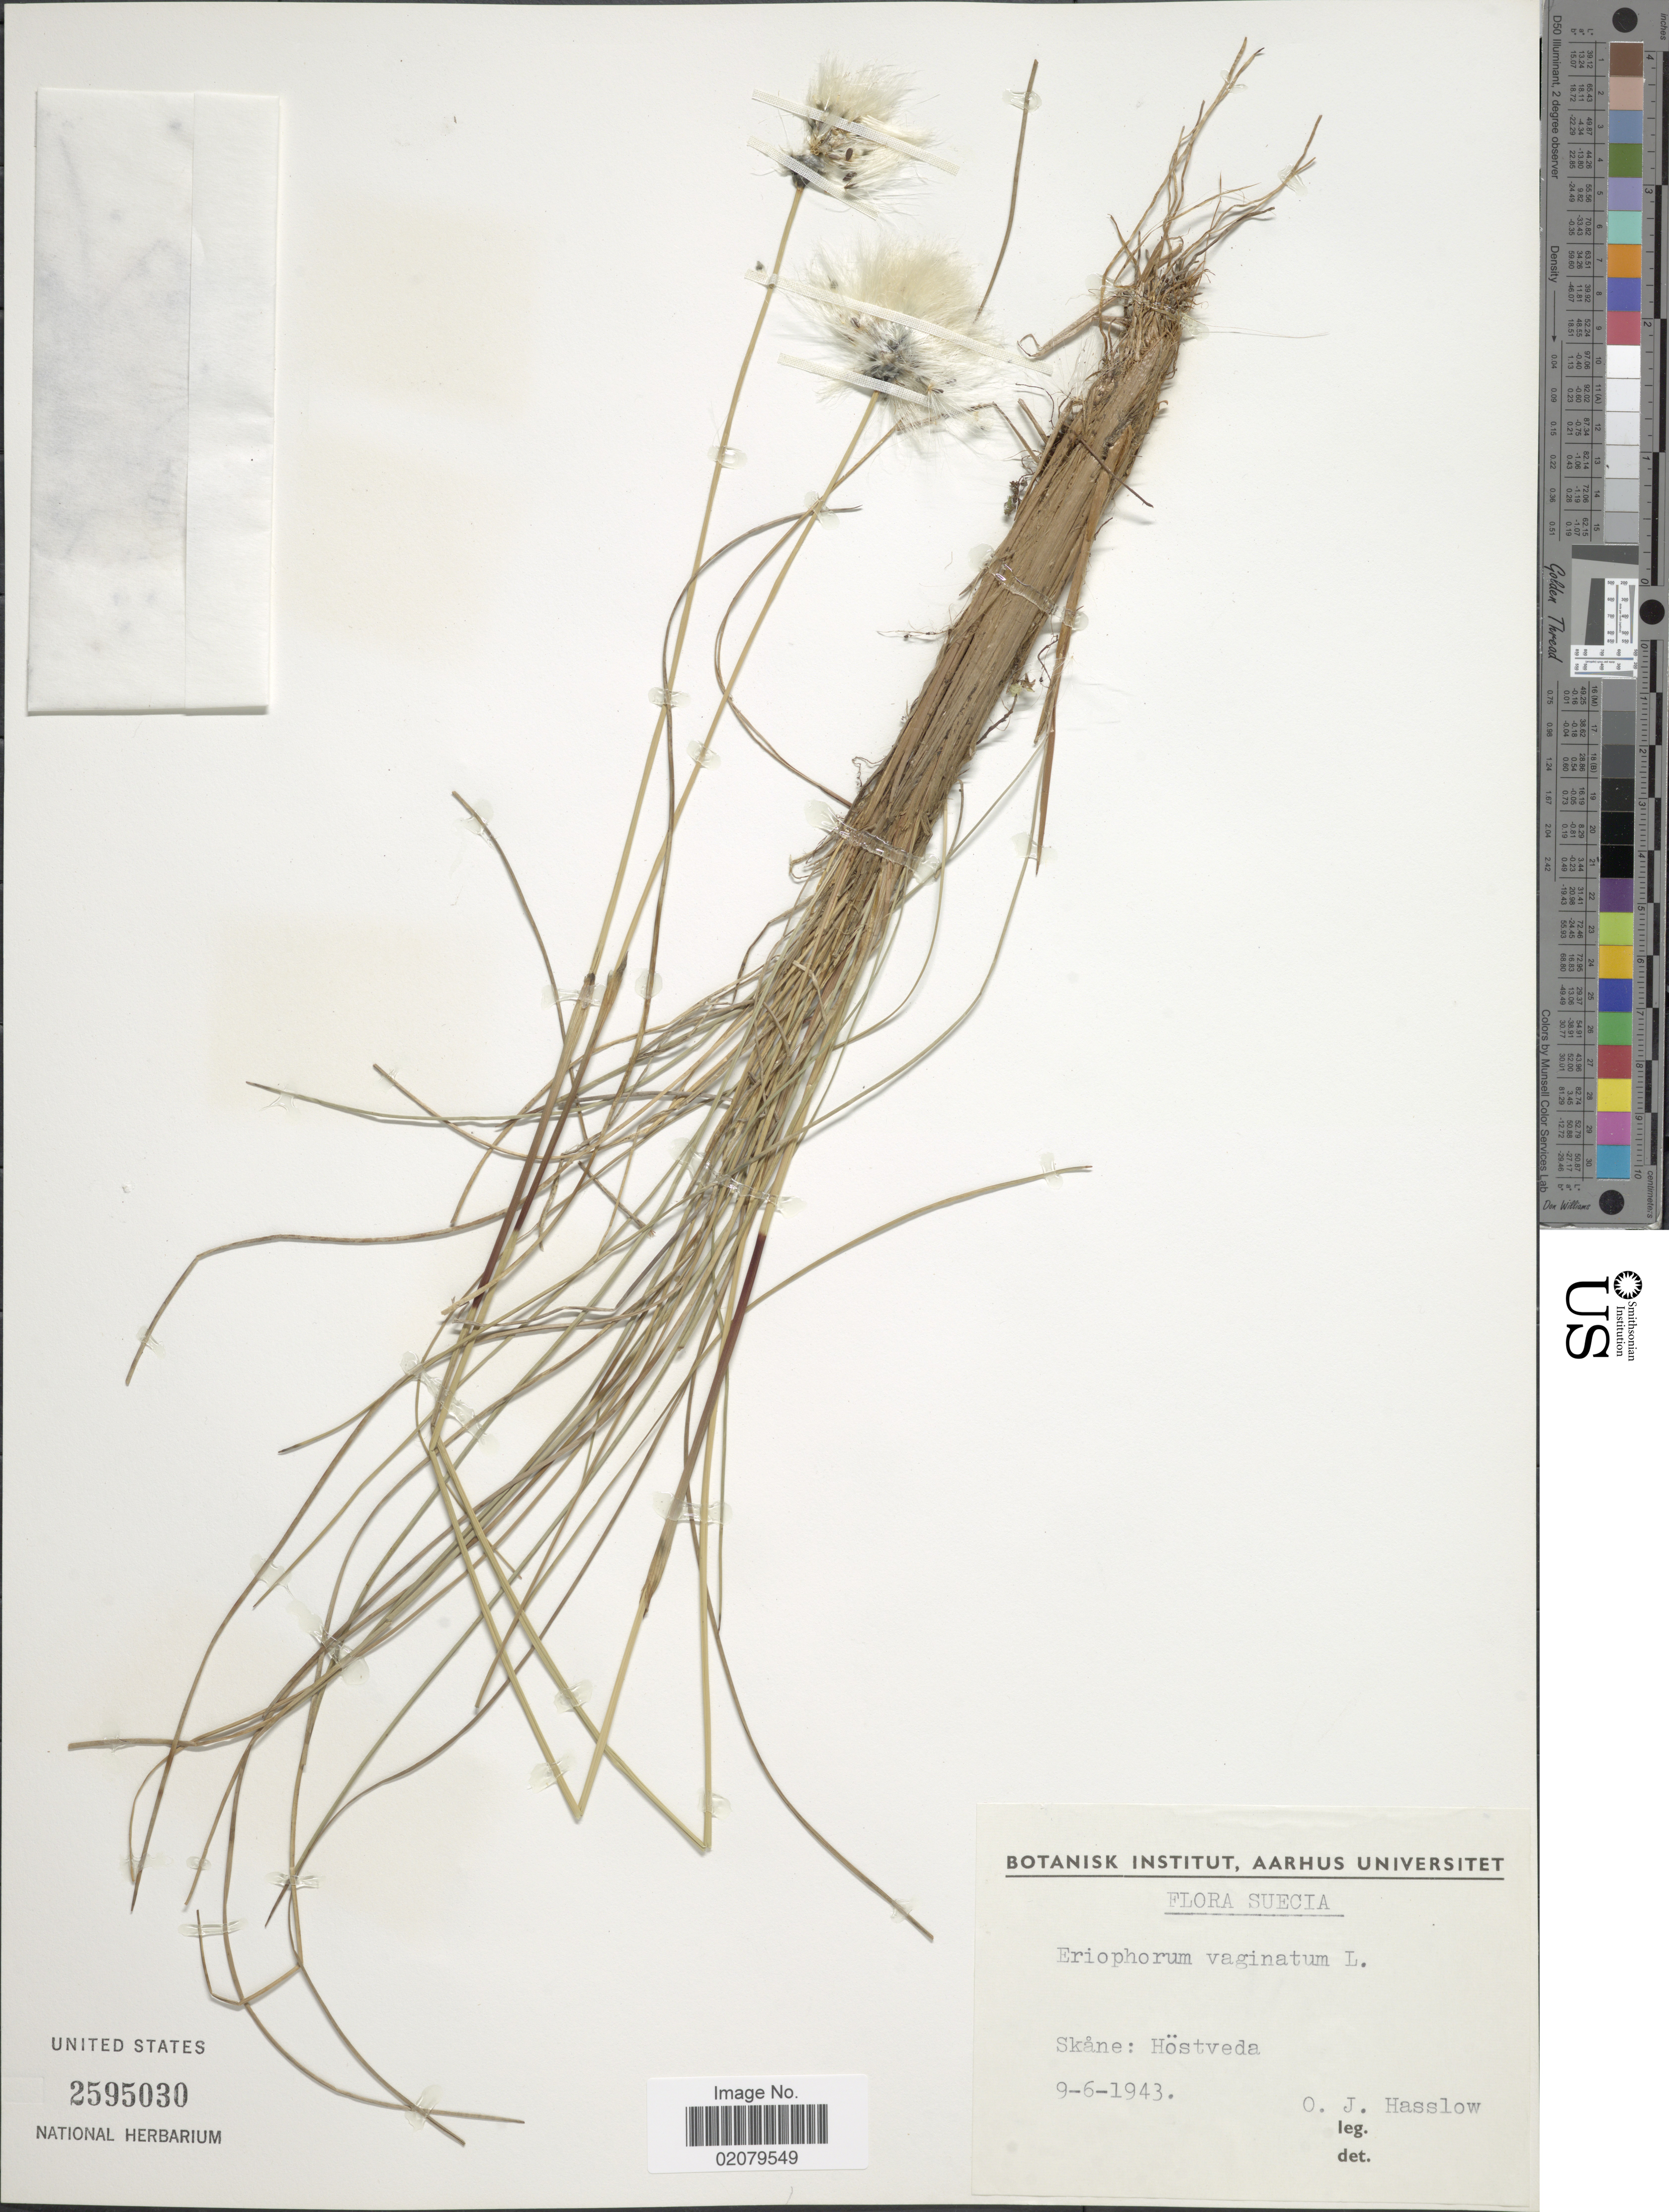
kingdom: Plantae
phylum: Tracheophyta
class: Liliopsida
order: Poales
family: Cyperaceae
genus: Eriophorum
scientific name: Eriophorum vaginatum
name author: L.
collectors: O. Hasslow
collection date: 1943-06-09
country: Sweden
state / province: Skåne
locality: Suecia, Skane: Hostveda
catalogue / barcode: US 2595030